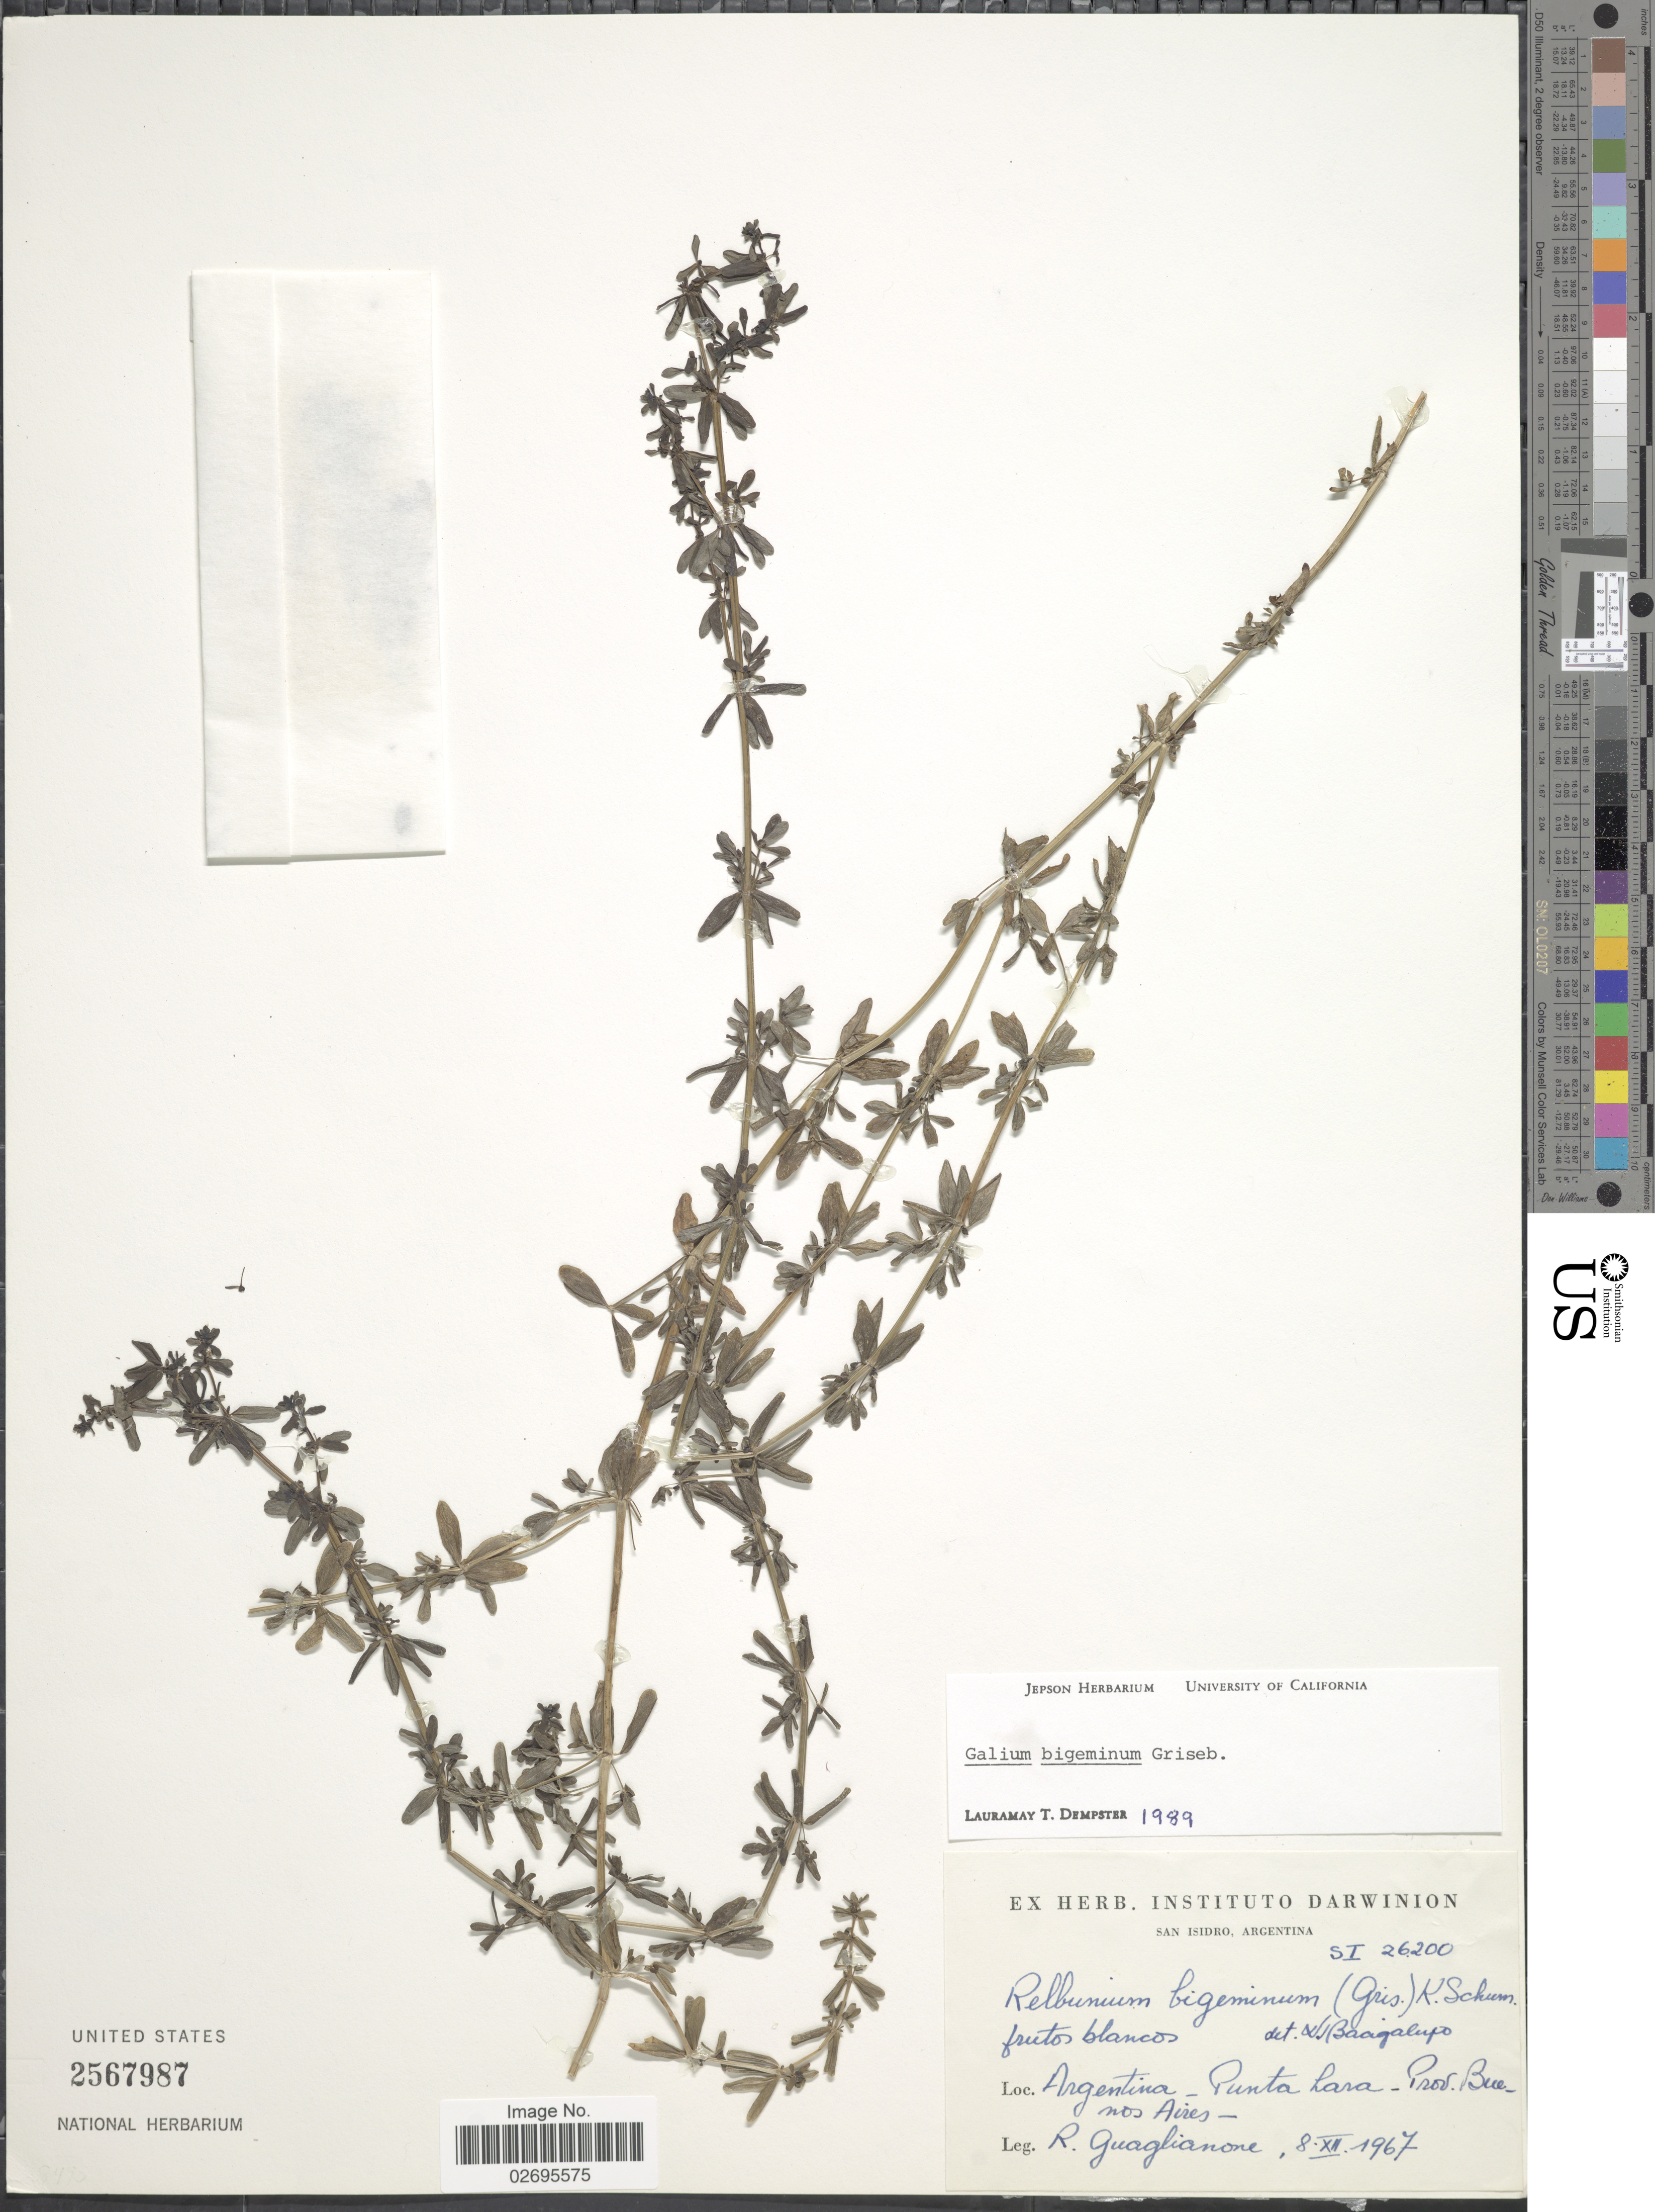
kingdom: Plantae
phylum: Tracheophyta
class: Magnoliopsida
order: Gentianales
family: Rubiaceae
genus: Galium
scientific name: Galium bigeminum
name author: Griseb.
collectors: R. Guaglianone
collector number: SI 26200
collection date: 1967-12-08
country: Argentina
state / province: Buenos Aires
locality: Punta Lara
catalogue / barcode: US 2567987